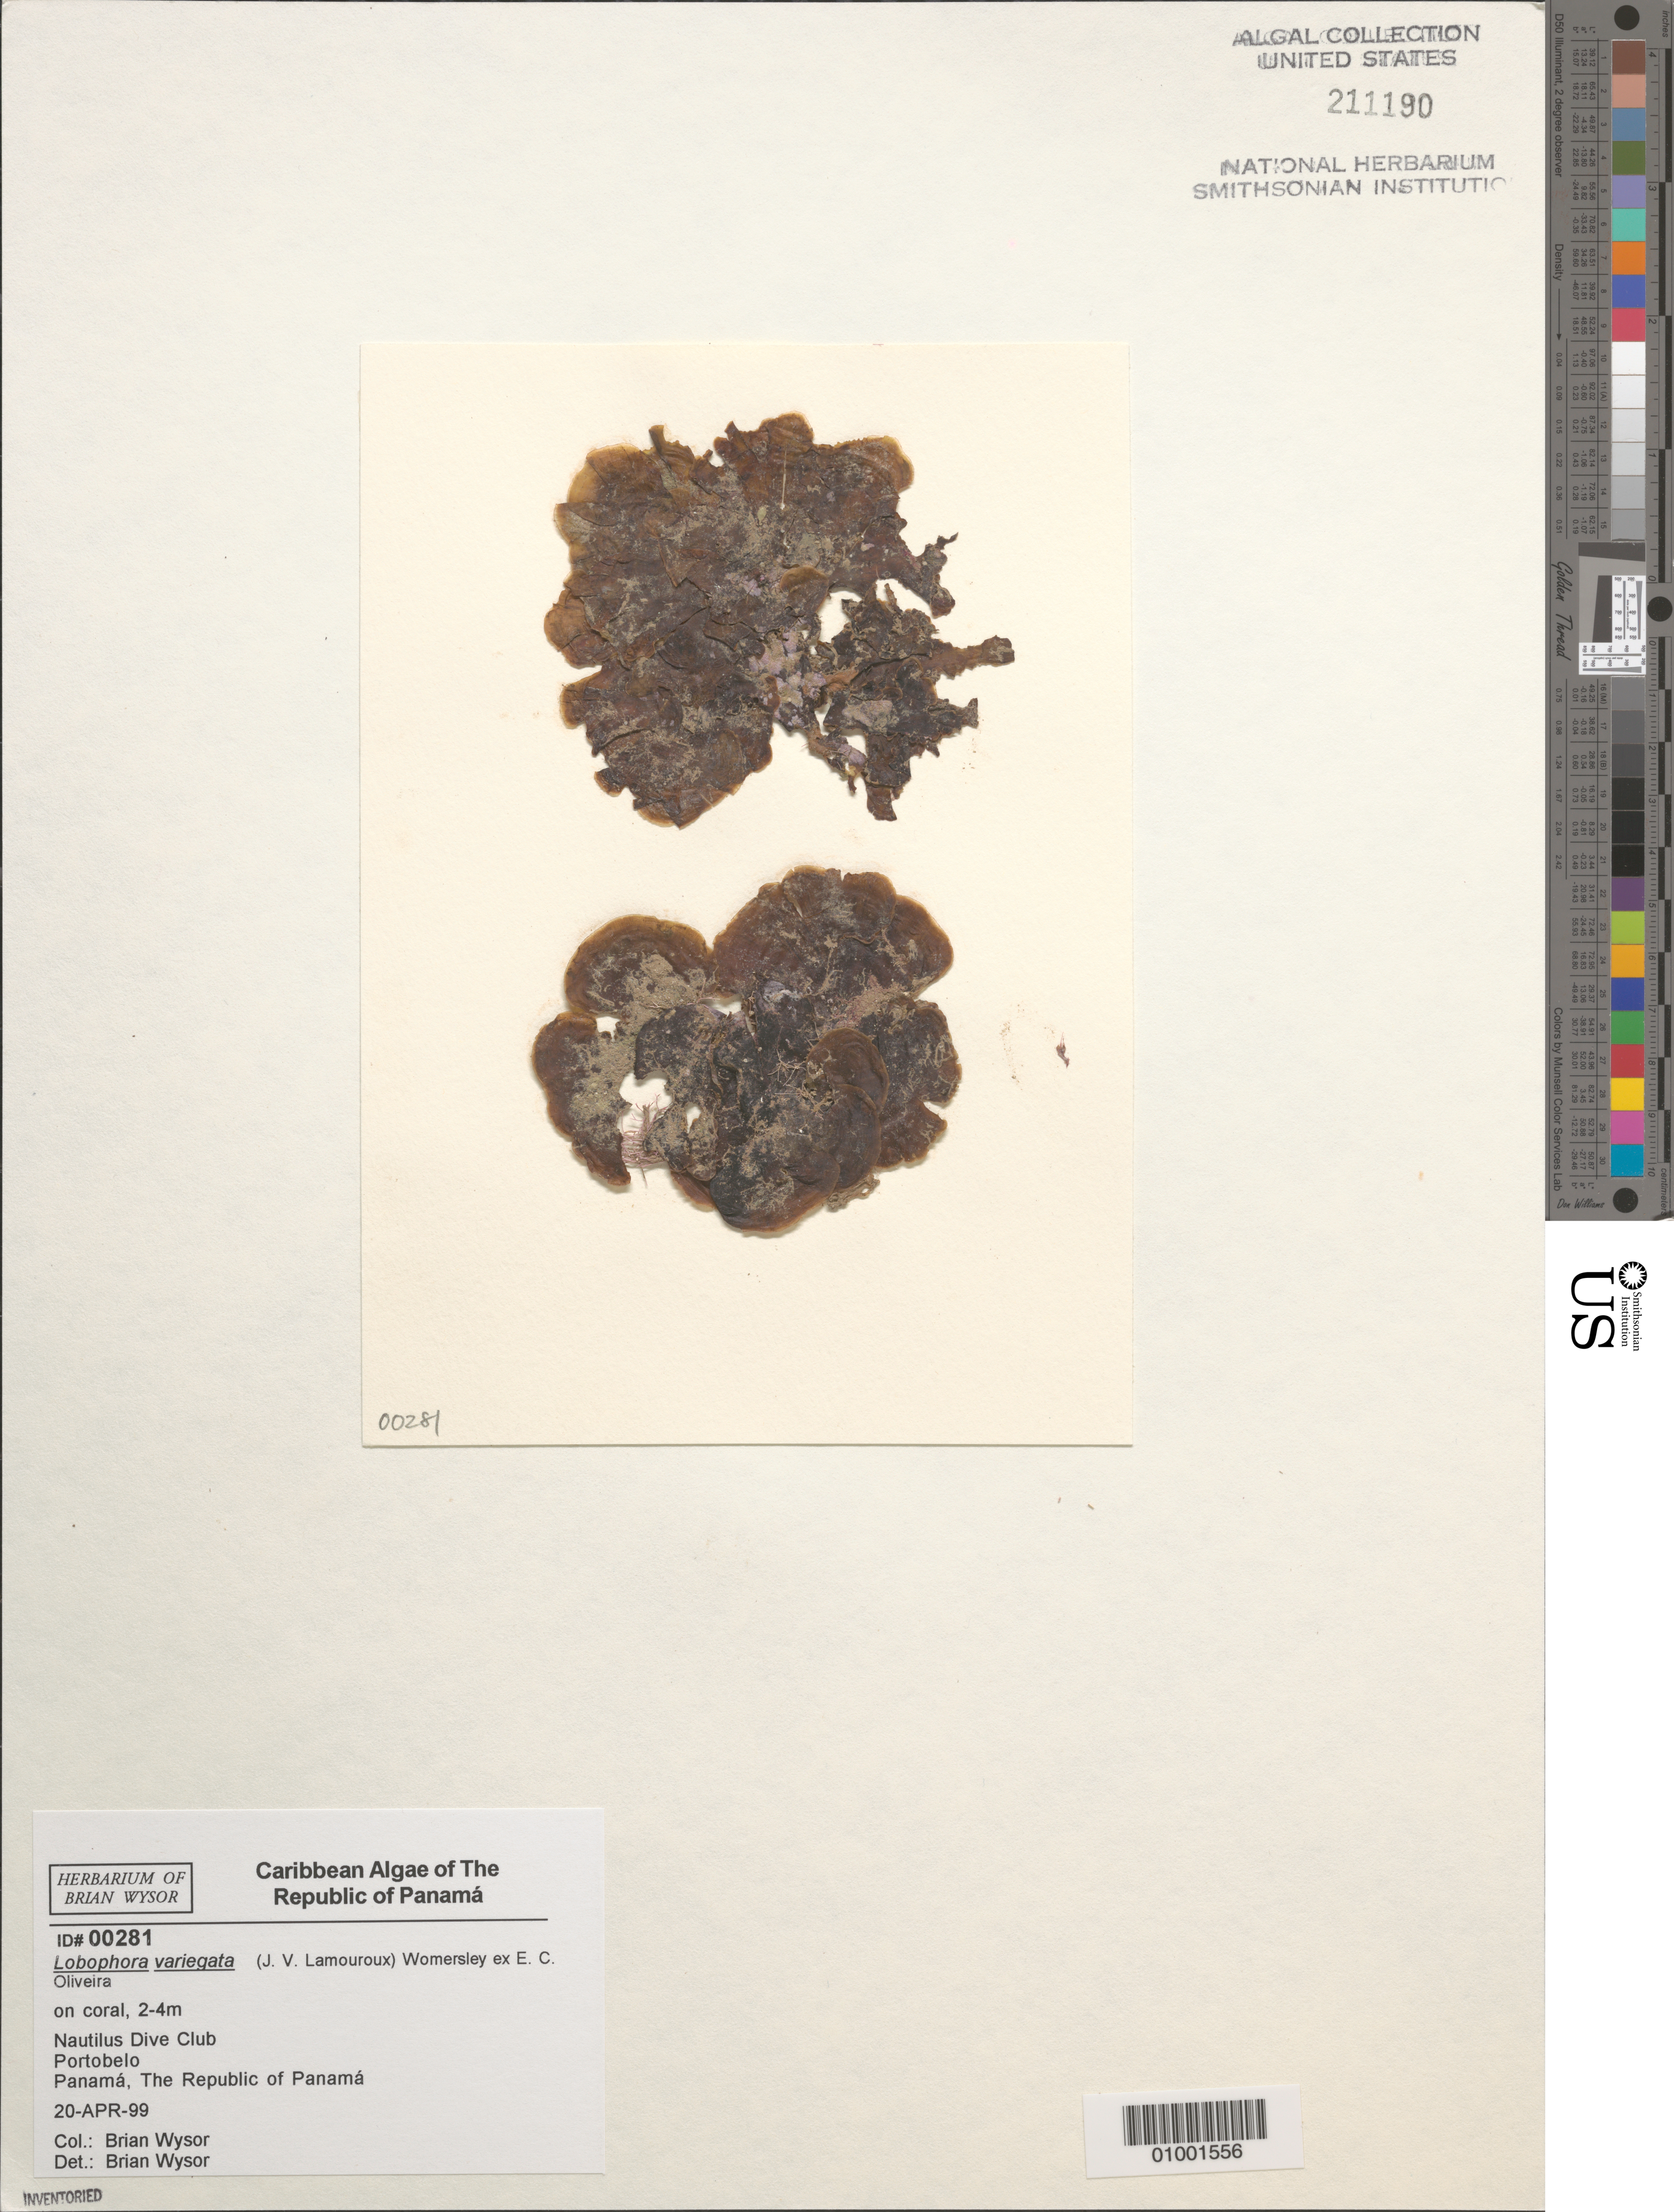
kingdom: Chromista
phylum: Ochrophyta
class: Phaeophyceae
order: Dictyotales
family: Dictyotaceae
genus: Lobophora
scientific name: Lobophora variegata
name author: (J.V.Lamouroux) Womersley & E.C. Oliveira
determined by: Wysor, B.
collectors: B. Wysor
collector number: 00281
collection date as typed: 20 Apr 1999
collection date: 1999-04-20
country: Panama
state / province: Panamá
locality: Nautilus Dive Club, Portobelo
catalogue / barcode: US 211190